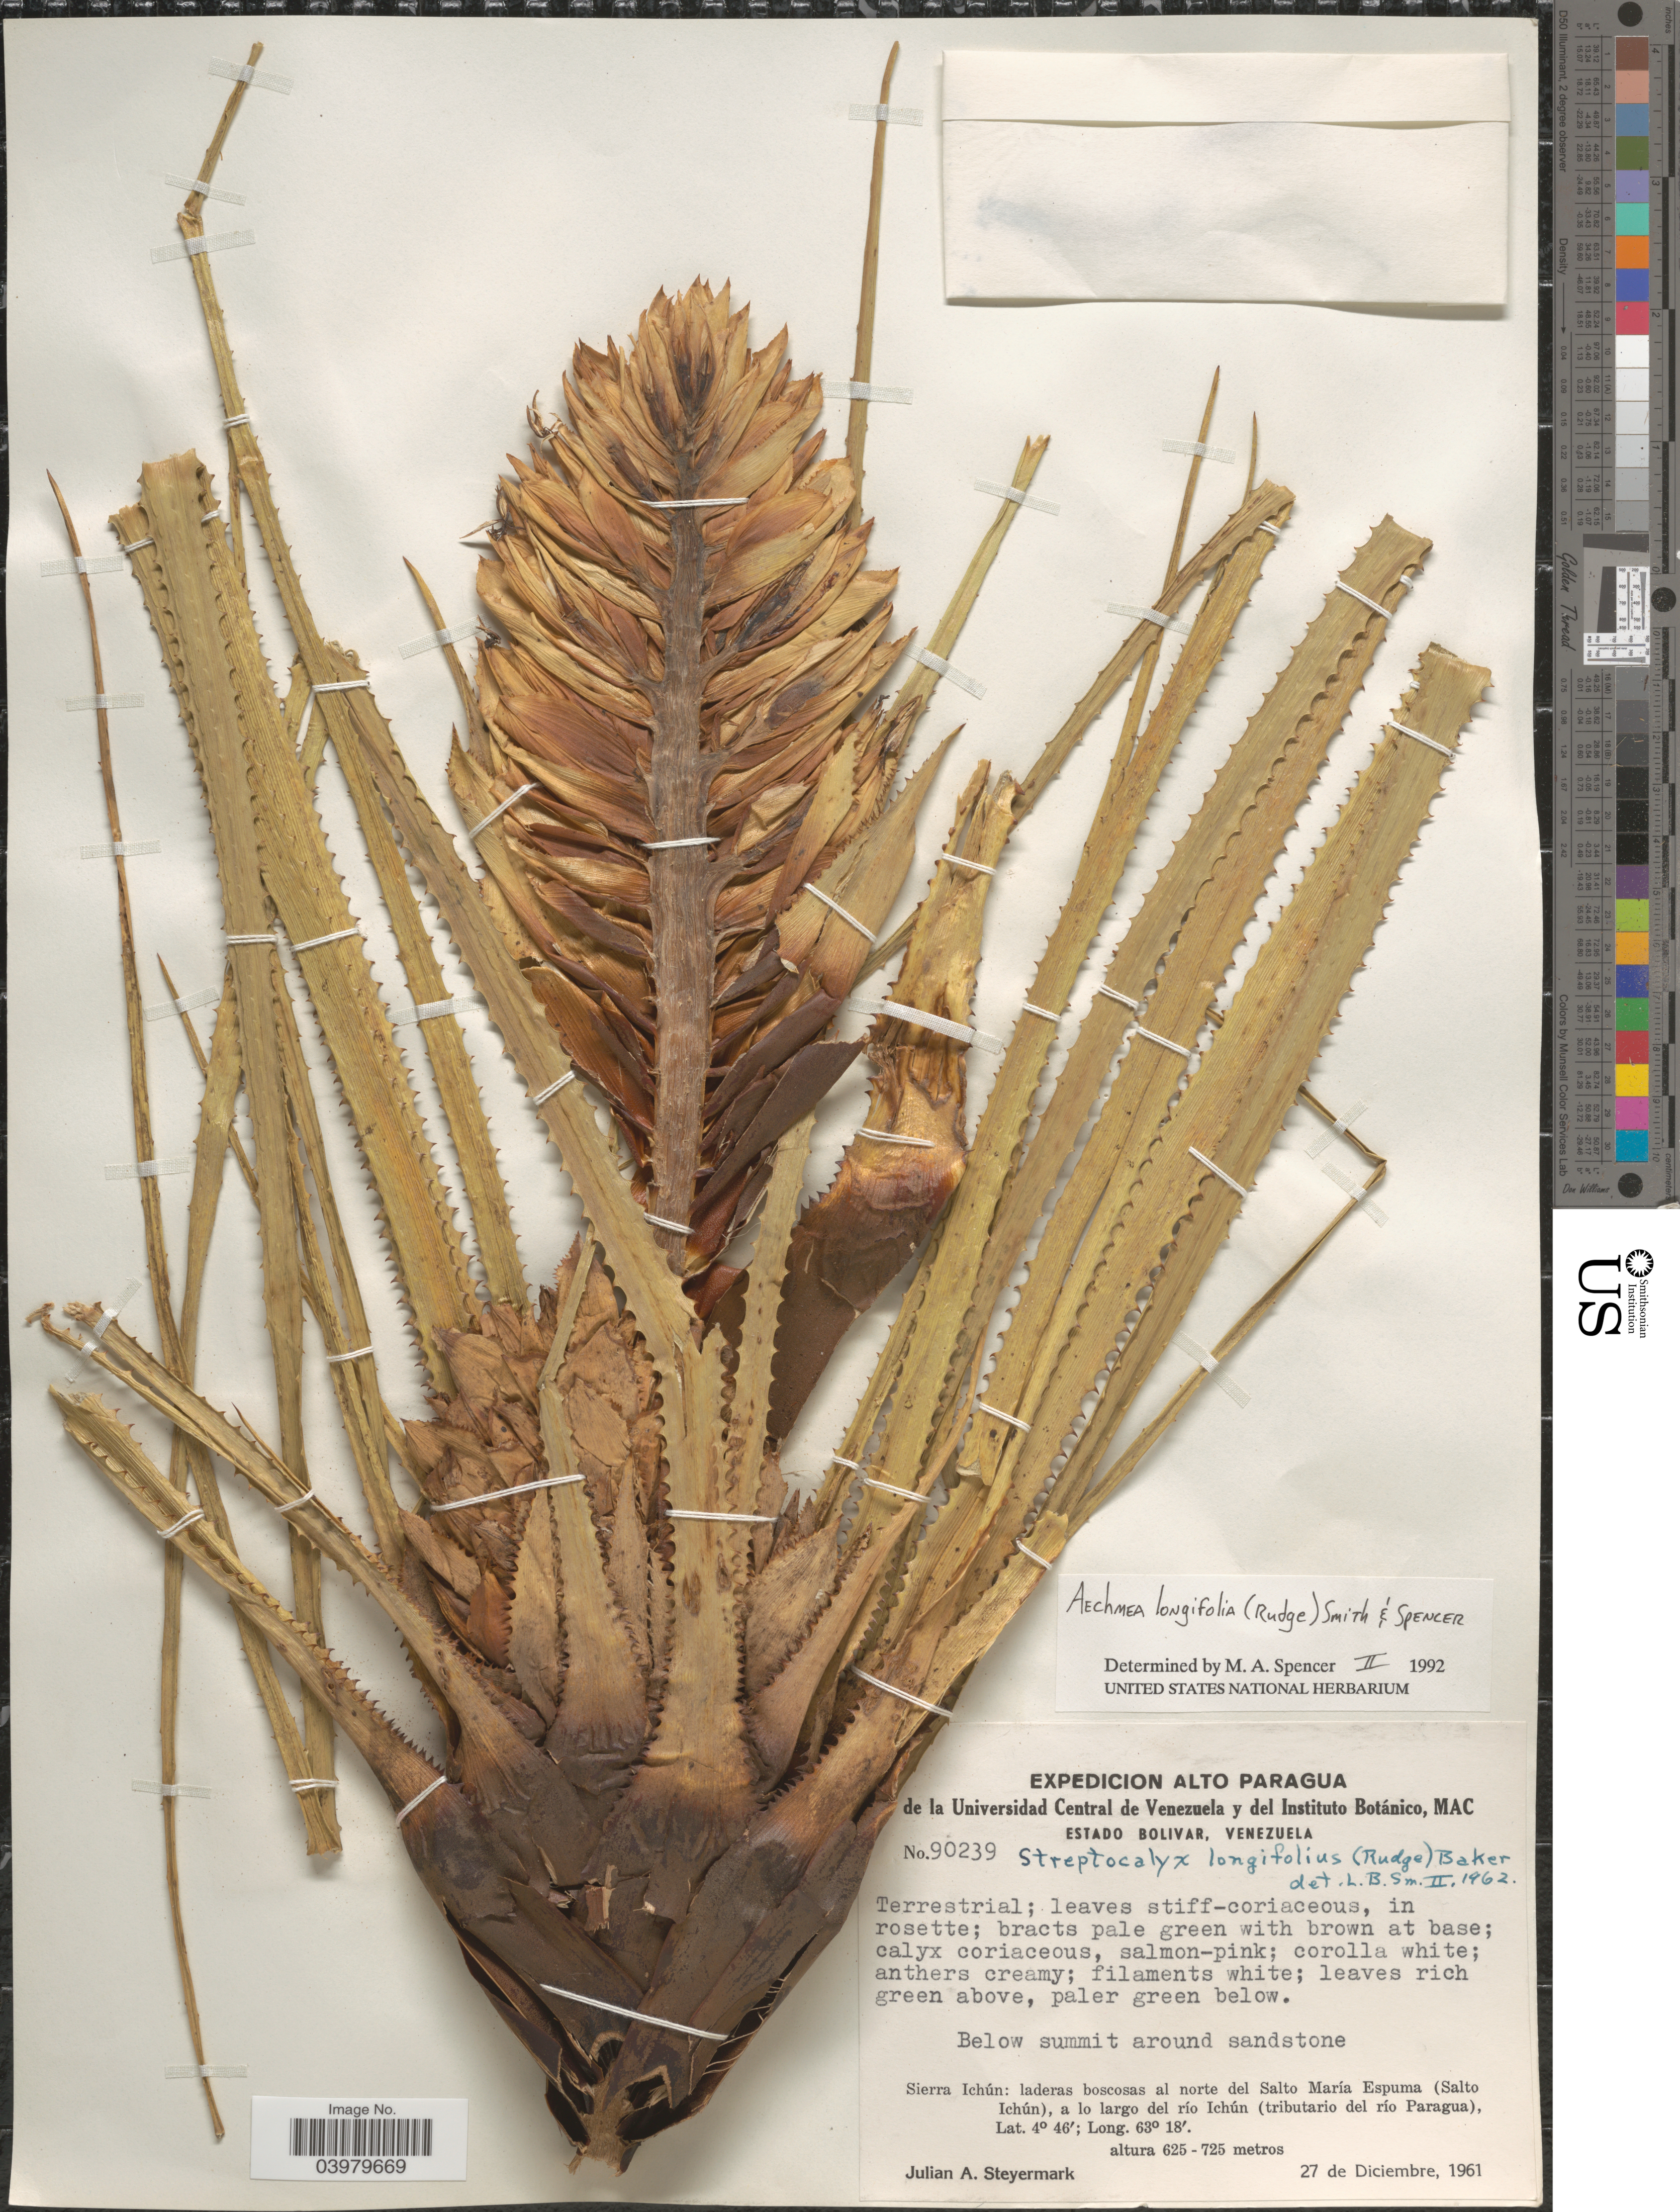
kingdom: Plantae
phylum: Tracheophyta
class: Liliopsida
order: Poales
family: Bromeliaceae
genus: Aechmea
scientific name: Aechmea longifolia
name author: (Rudge) L.B. Sm. & M.A. Spencer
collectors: J. Steyermark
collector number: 90239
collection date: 1961-12-27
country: Venezuela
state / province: Bolivar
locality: Sierra Ichún: laderas boscosas al norte del Salto María Espuma (Salto Ichún), a lo largo del río Ichún (tributario del río Paragua).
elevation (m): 625